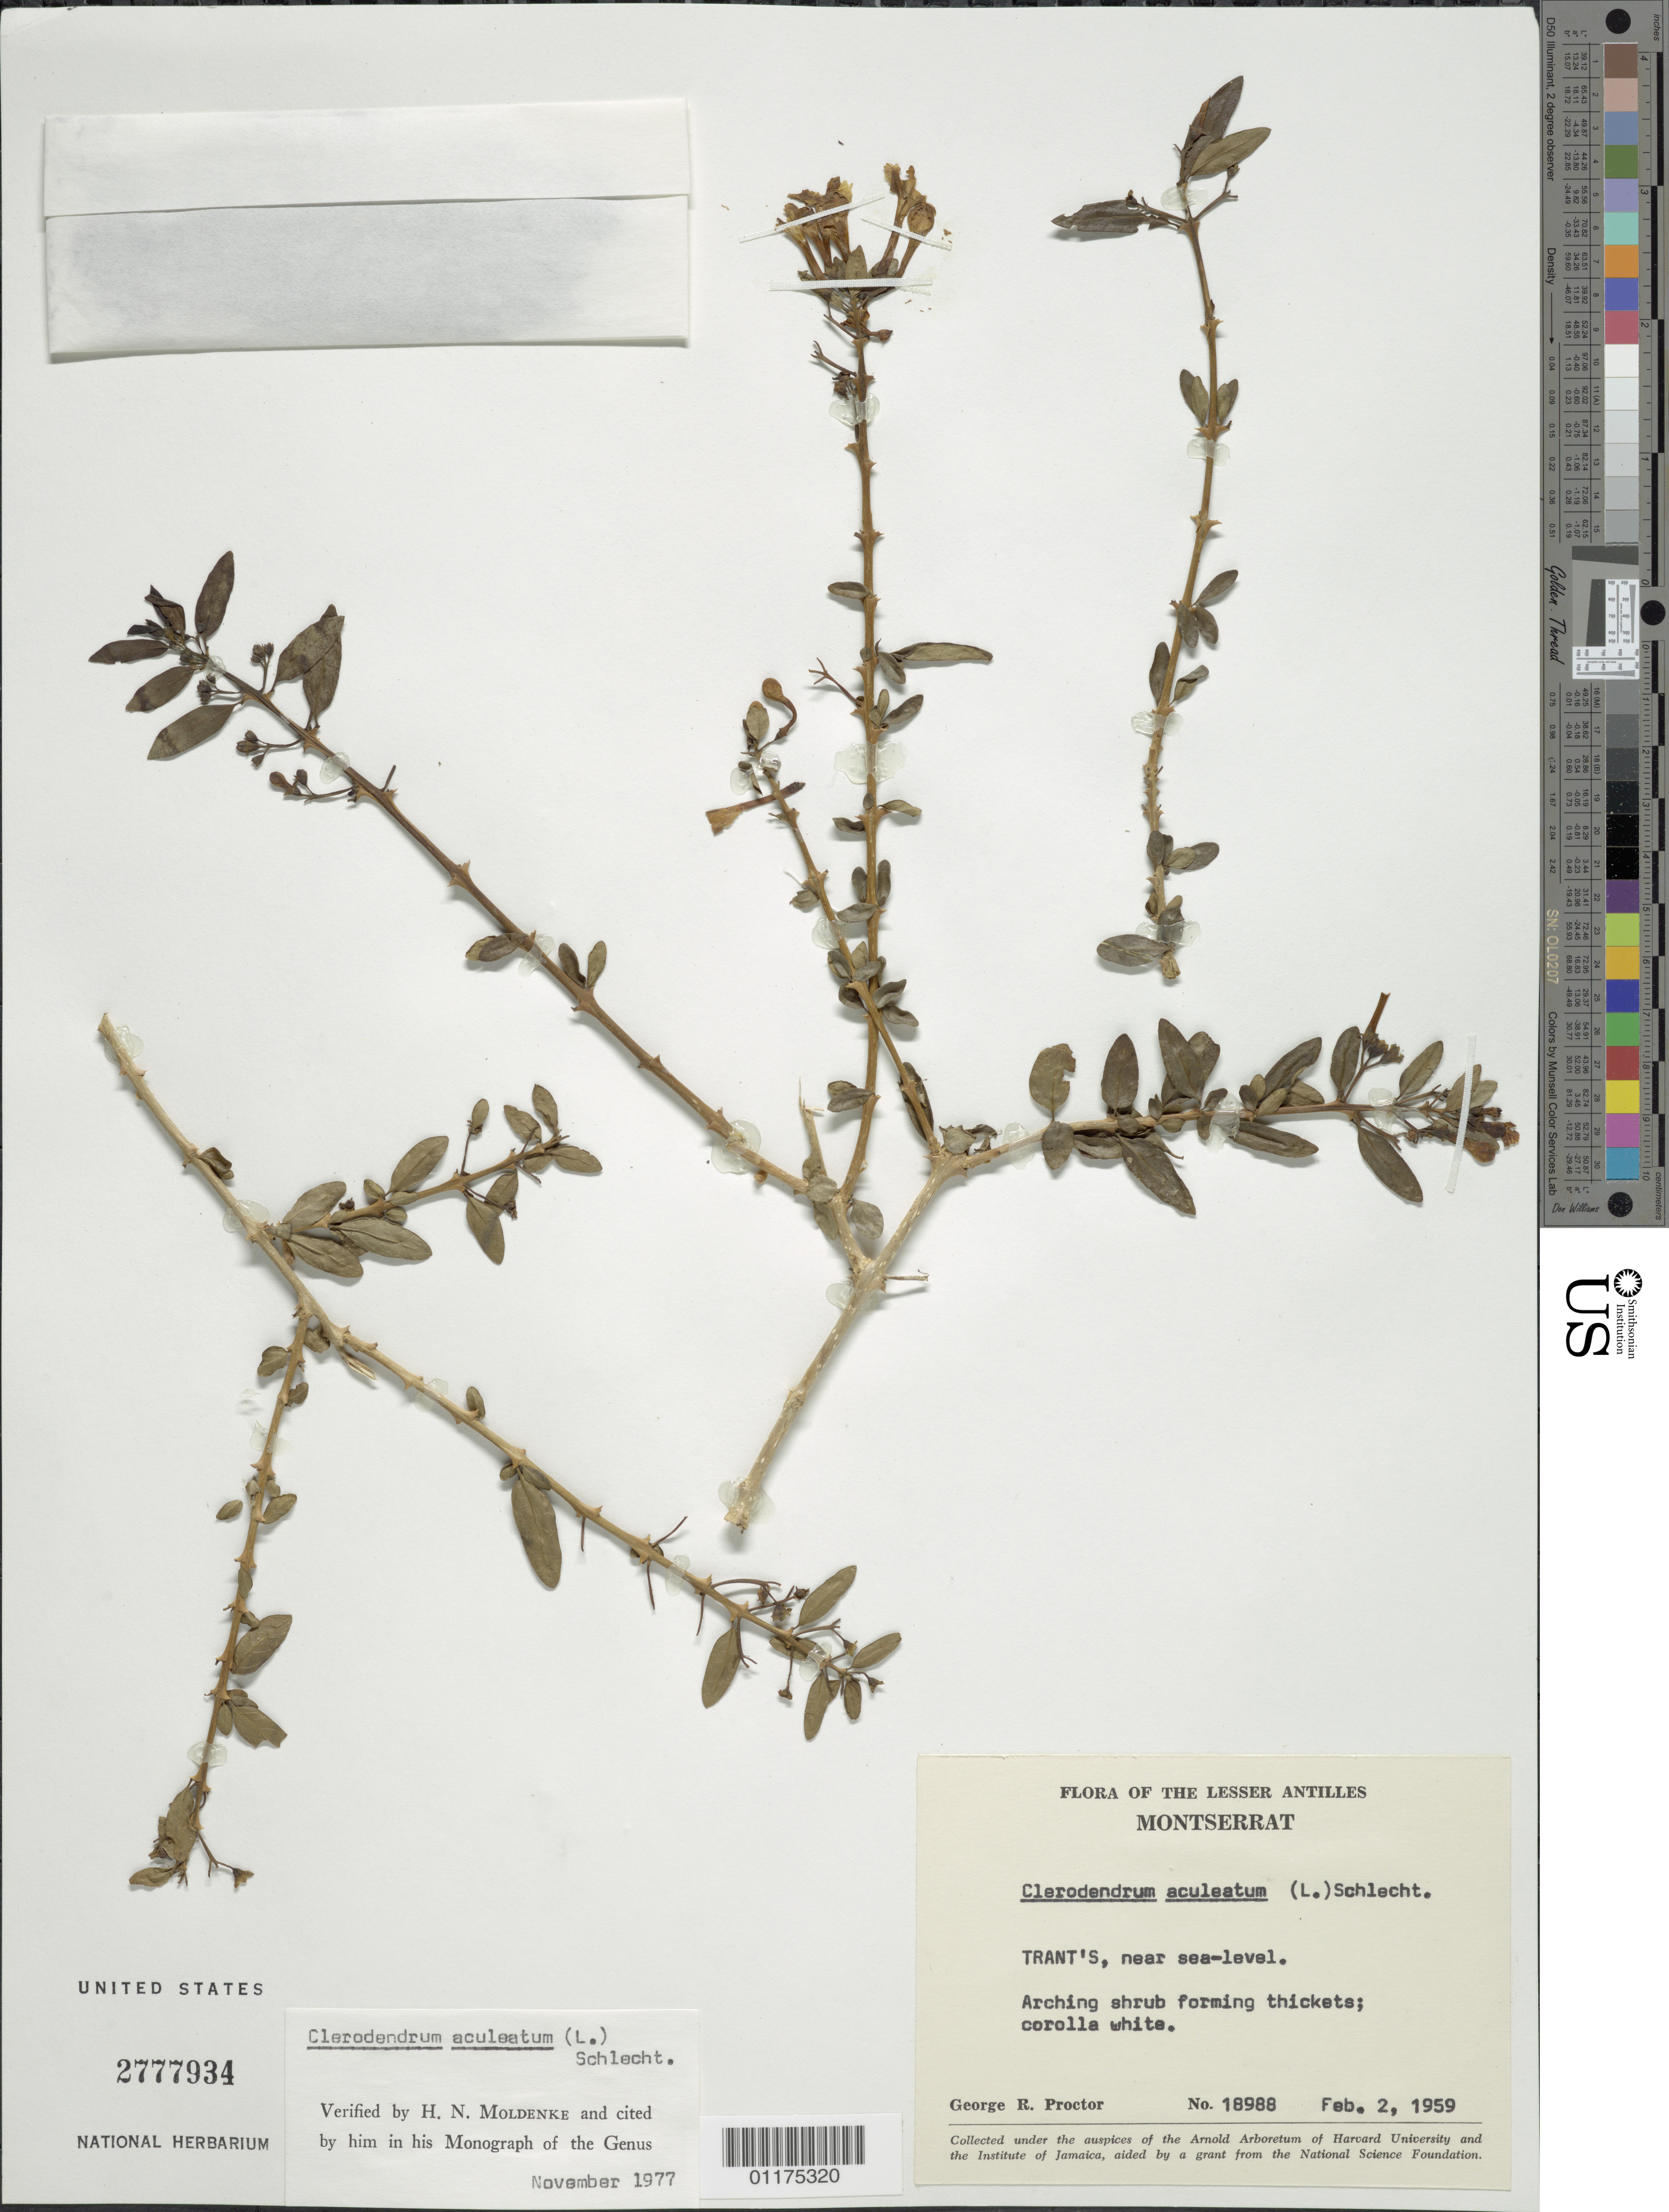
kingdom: Plantae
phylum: Tracheophyta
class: Magnoliopsida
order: Lamiales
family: Lamiaceae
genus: Clerodendrum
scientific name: Clerodendrum aculeatum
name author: (L.) Schltdl.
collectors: G. R. Proctor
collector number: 18988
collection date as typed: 02 Feb 1959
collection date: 1959-02-02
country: Montserrat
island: Montserrat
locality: Trant's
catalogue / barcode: US 2777934